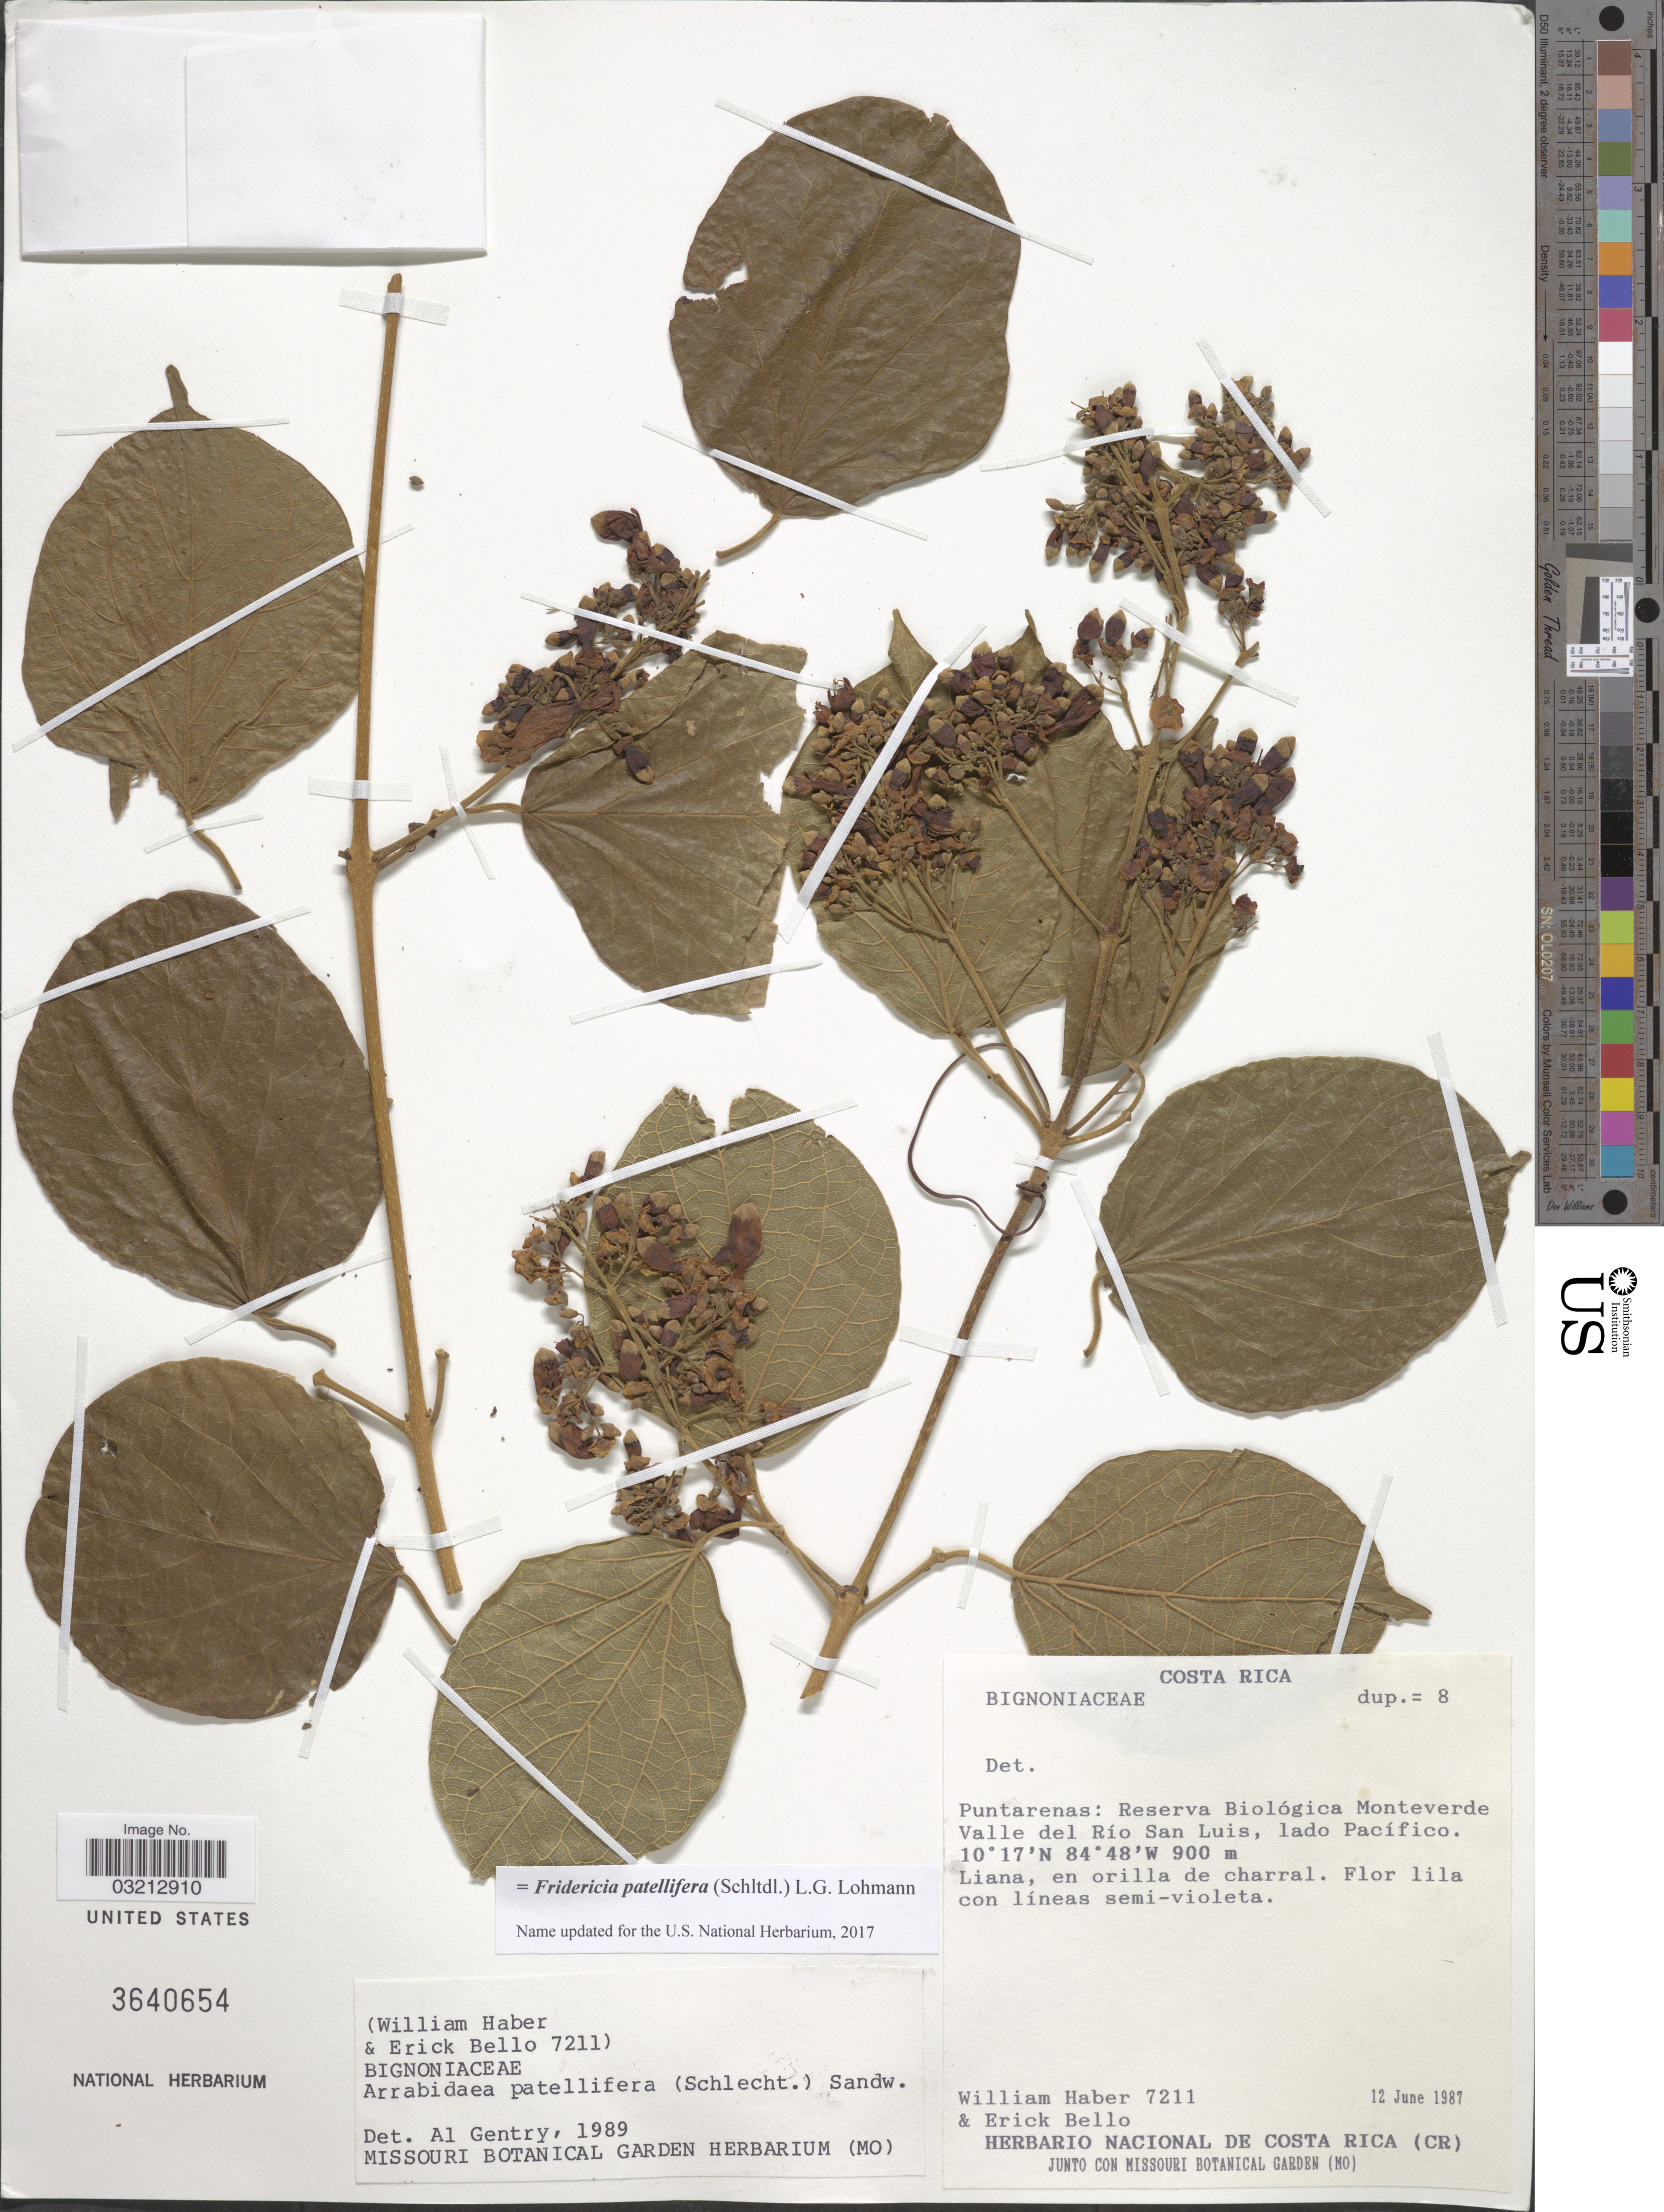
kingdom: Plantae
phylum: Tracheophyta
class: Magnoliopsida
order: Lamiales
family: Bignoniaceae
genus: Fridericia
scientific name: Fridericia patellifera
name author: (Schltdl.) L.G. Lohmann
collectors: W. Haber & E. Bello C.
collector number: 7211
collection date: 1987-06-12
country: Costa Rica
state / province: Puntarenas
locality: Reserva Biológica Monteverde. Valle del Río San Luis, lado Pacífico.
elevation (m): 900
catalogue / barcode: US 3640654